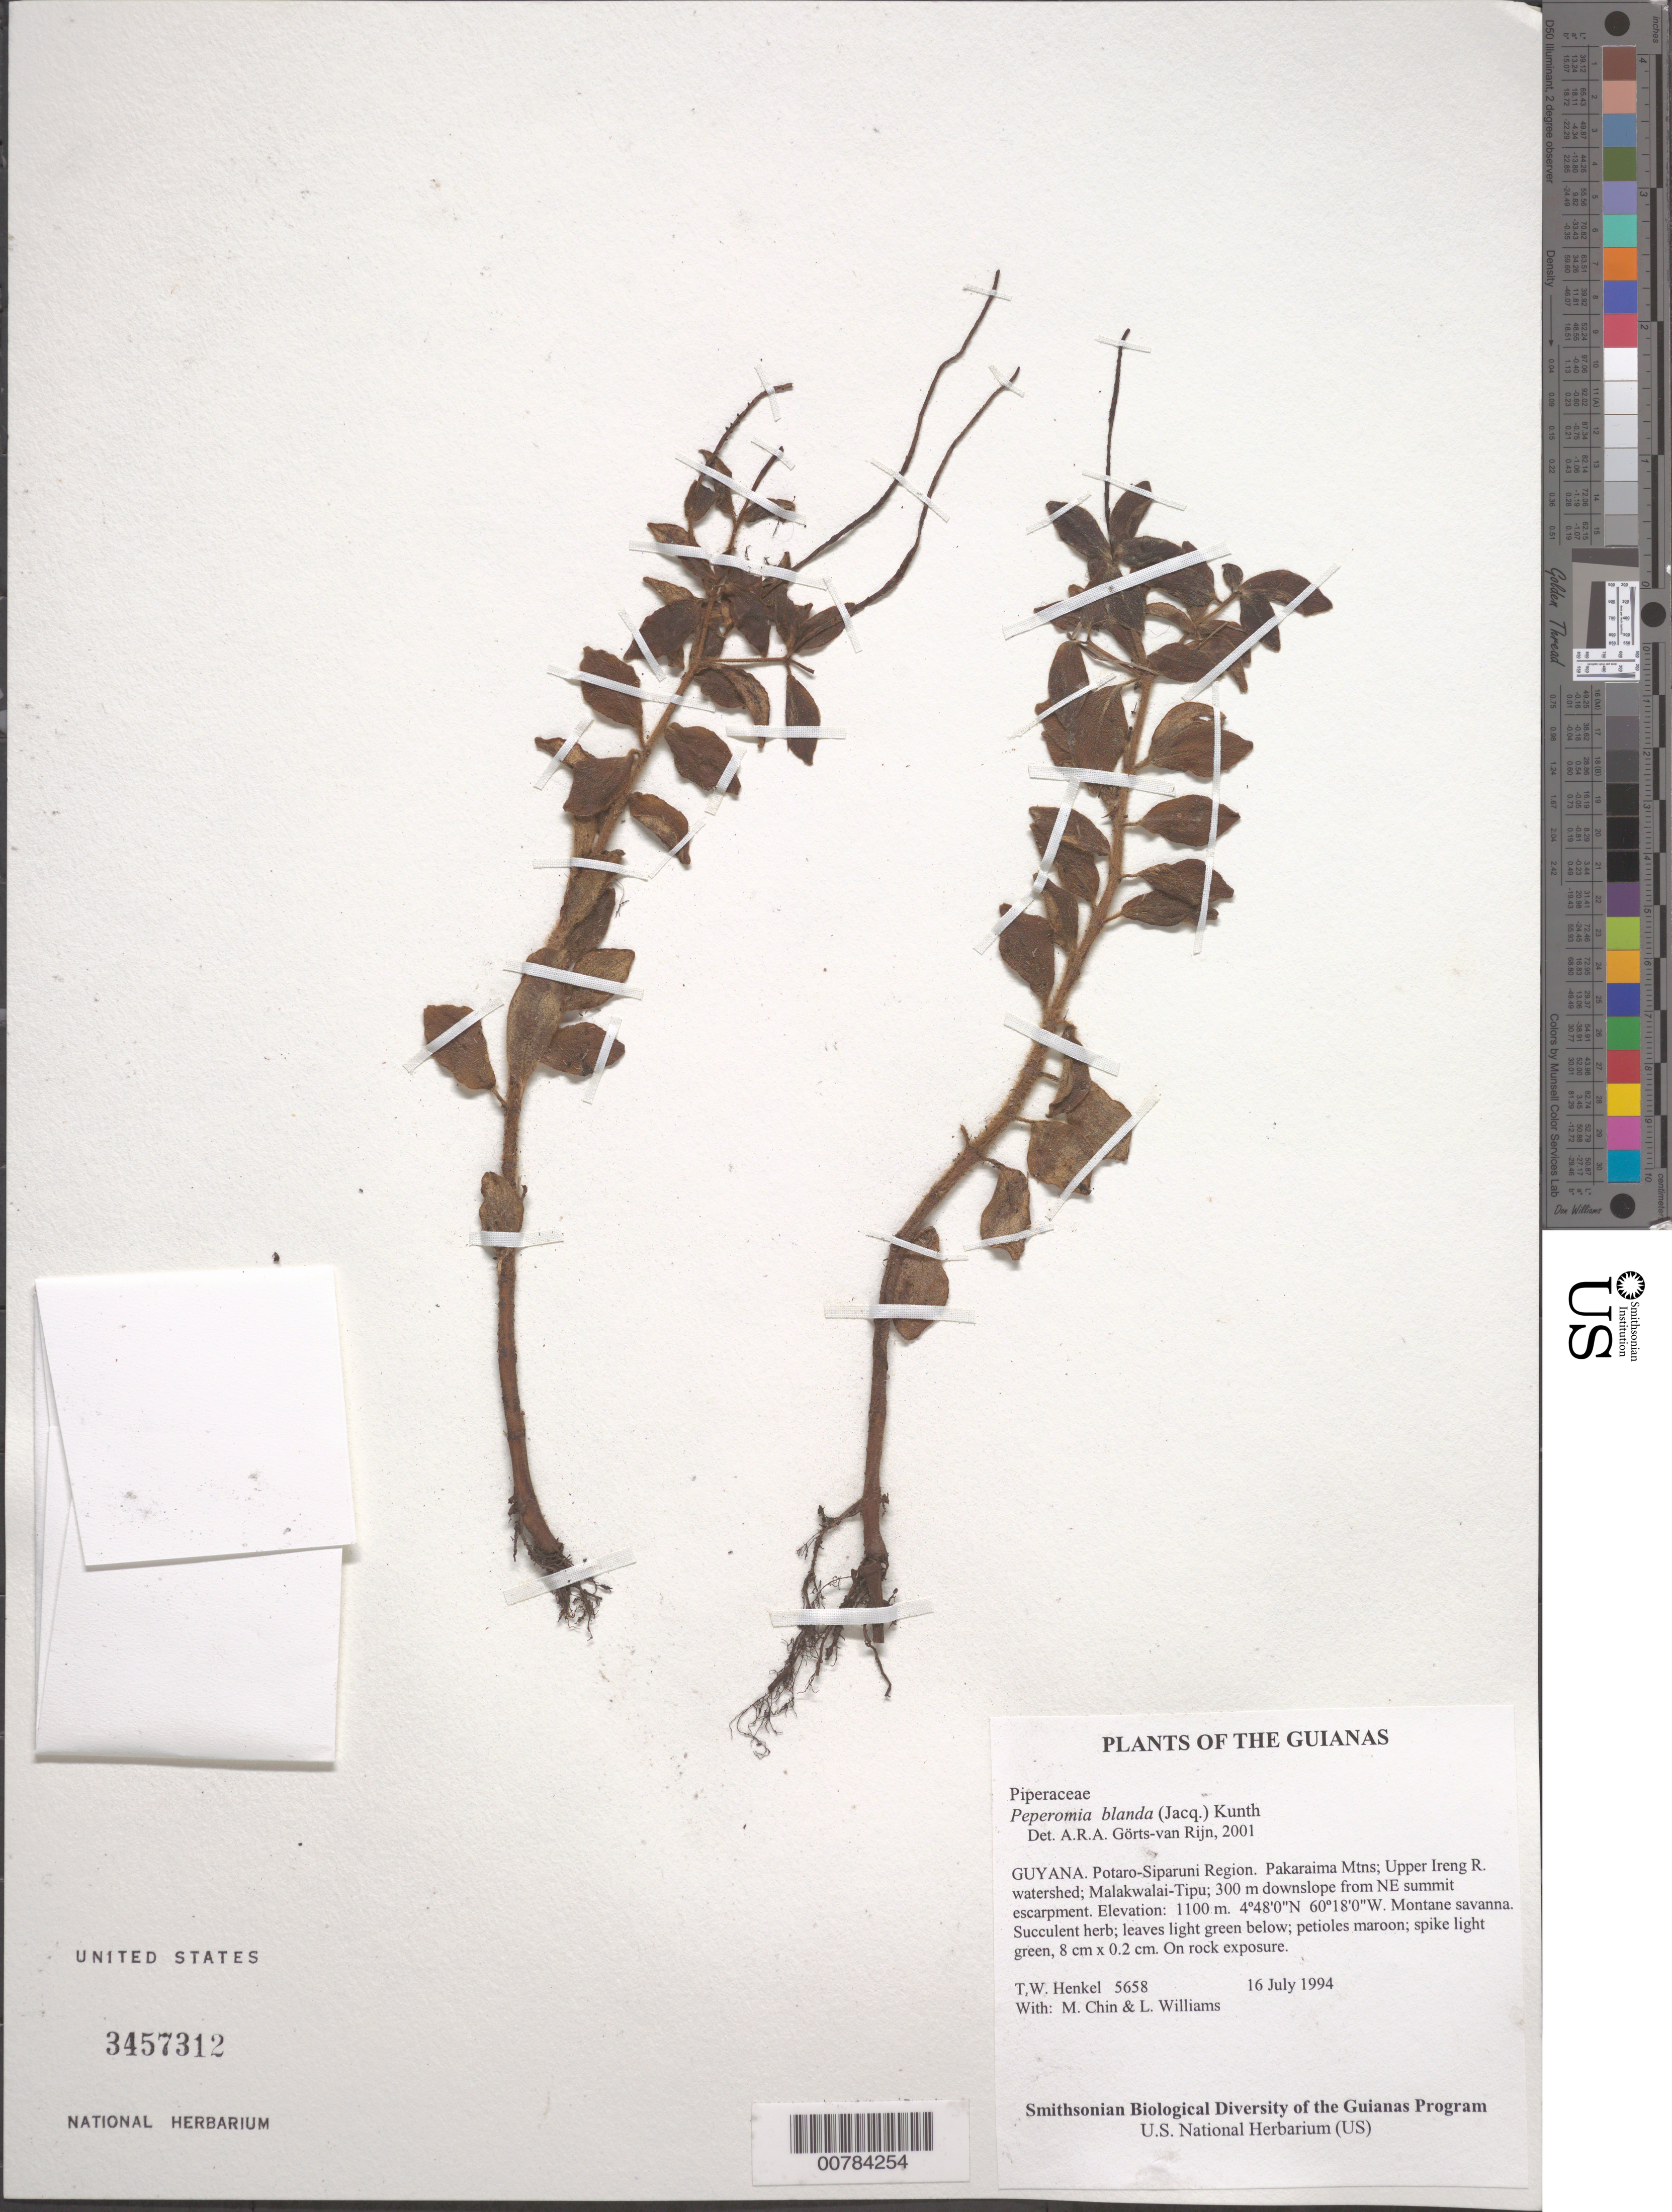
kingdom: Plantae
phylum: Tracheophyta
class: Magnoliopsida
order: Piperales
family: Piperaceae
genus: Peperomia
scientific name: Peperomia blanda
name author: (Jacq.) Kunth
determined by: Görts-van Rijn, A. R. A.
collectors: T. Henkel, M. Chin & L. Williams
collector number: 5658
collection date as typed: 16 July 1994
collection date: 1994-07-16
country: Guyana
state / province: Potaro-Siparuni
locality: Pakaraima Mtns; Upper Ireng R. watershed; Malakwalai-Tipu; 300 m downslope from NE summit escarpment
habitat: Montane savanna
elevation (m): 1100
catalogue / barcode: US 3457312